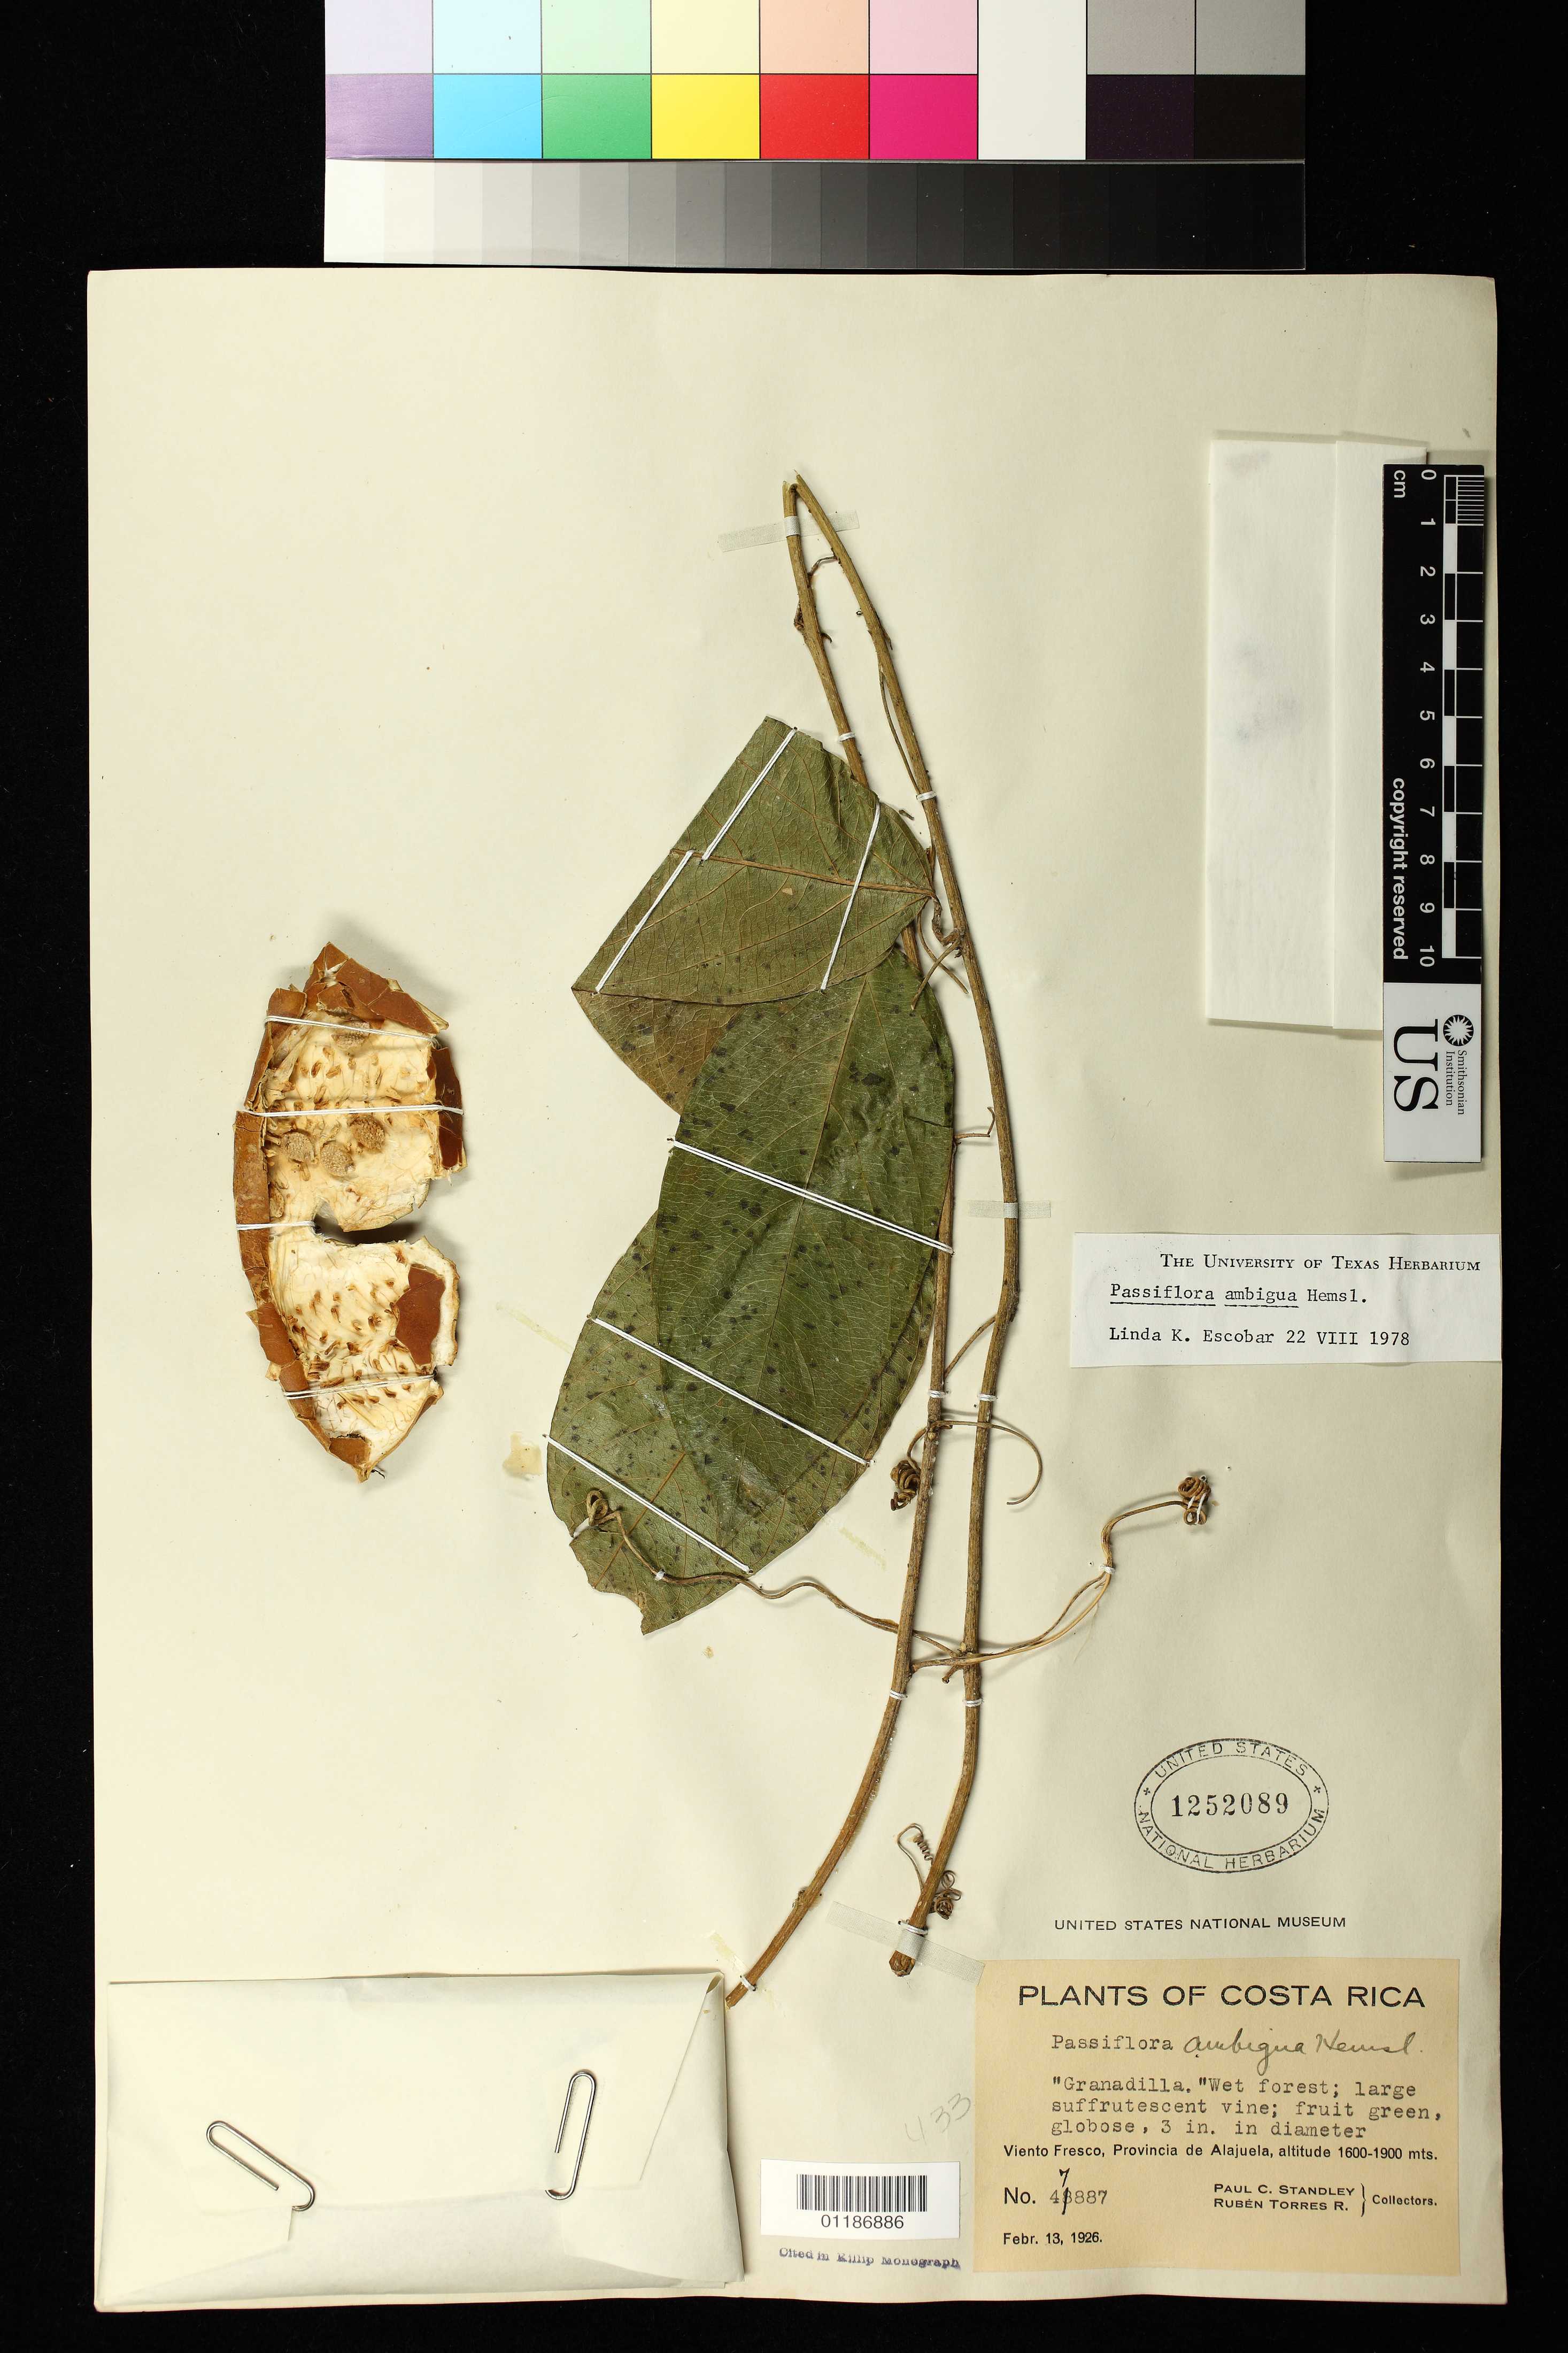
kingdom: Plantae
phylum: Tracheophyta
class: Magnoliopsida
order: Malpighiales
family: Passifloraceae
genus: Passiflora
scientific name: Passiflora ambigua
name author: Hemsl.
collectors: P. C. Standley & R. Torres R.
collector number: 47887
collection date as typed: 13 Feb 1926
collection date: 1926-02-13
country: Costa Rica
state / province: Alajuela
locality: Viento Fresco.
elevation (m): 1600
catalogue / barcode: US 1252089